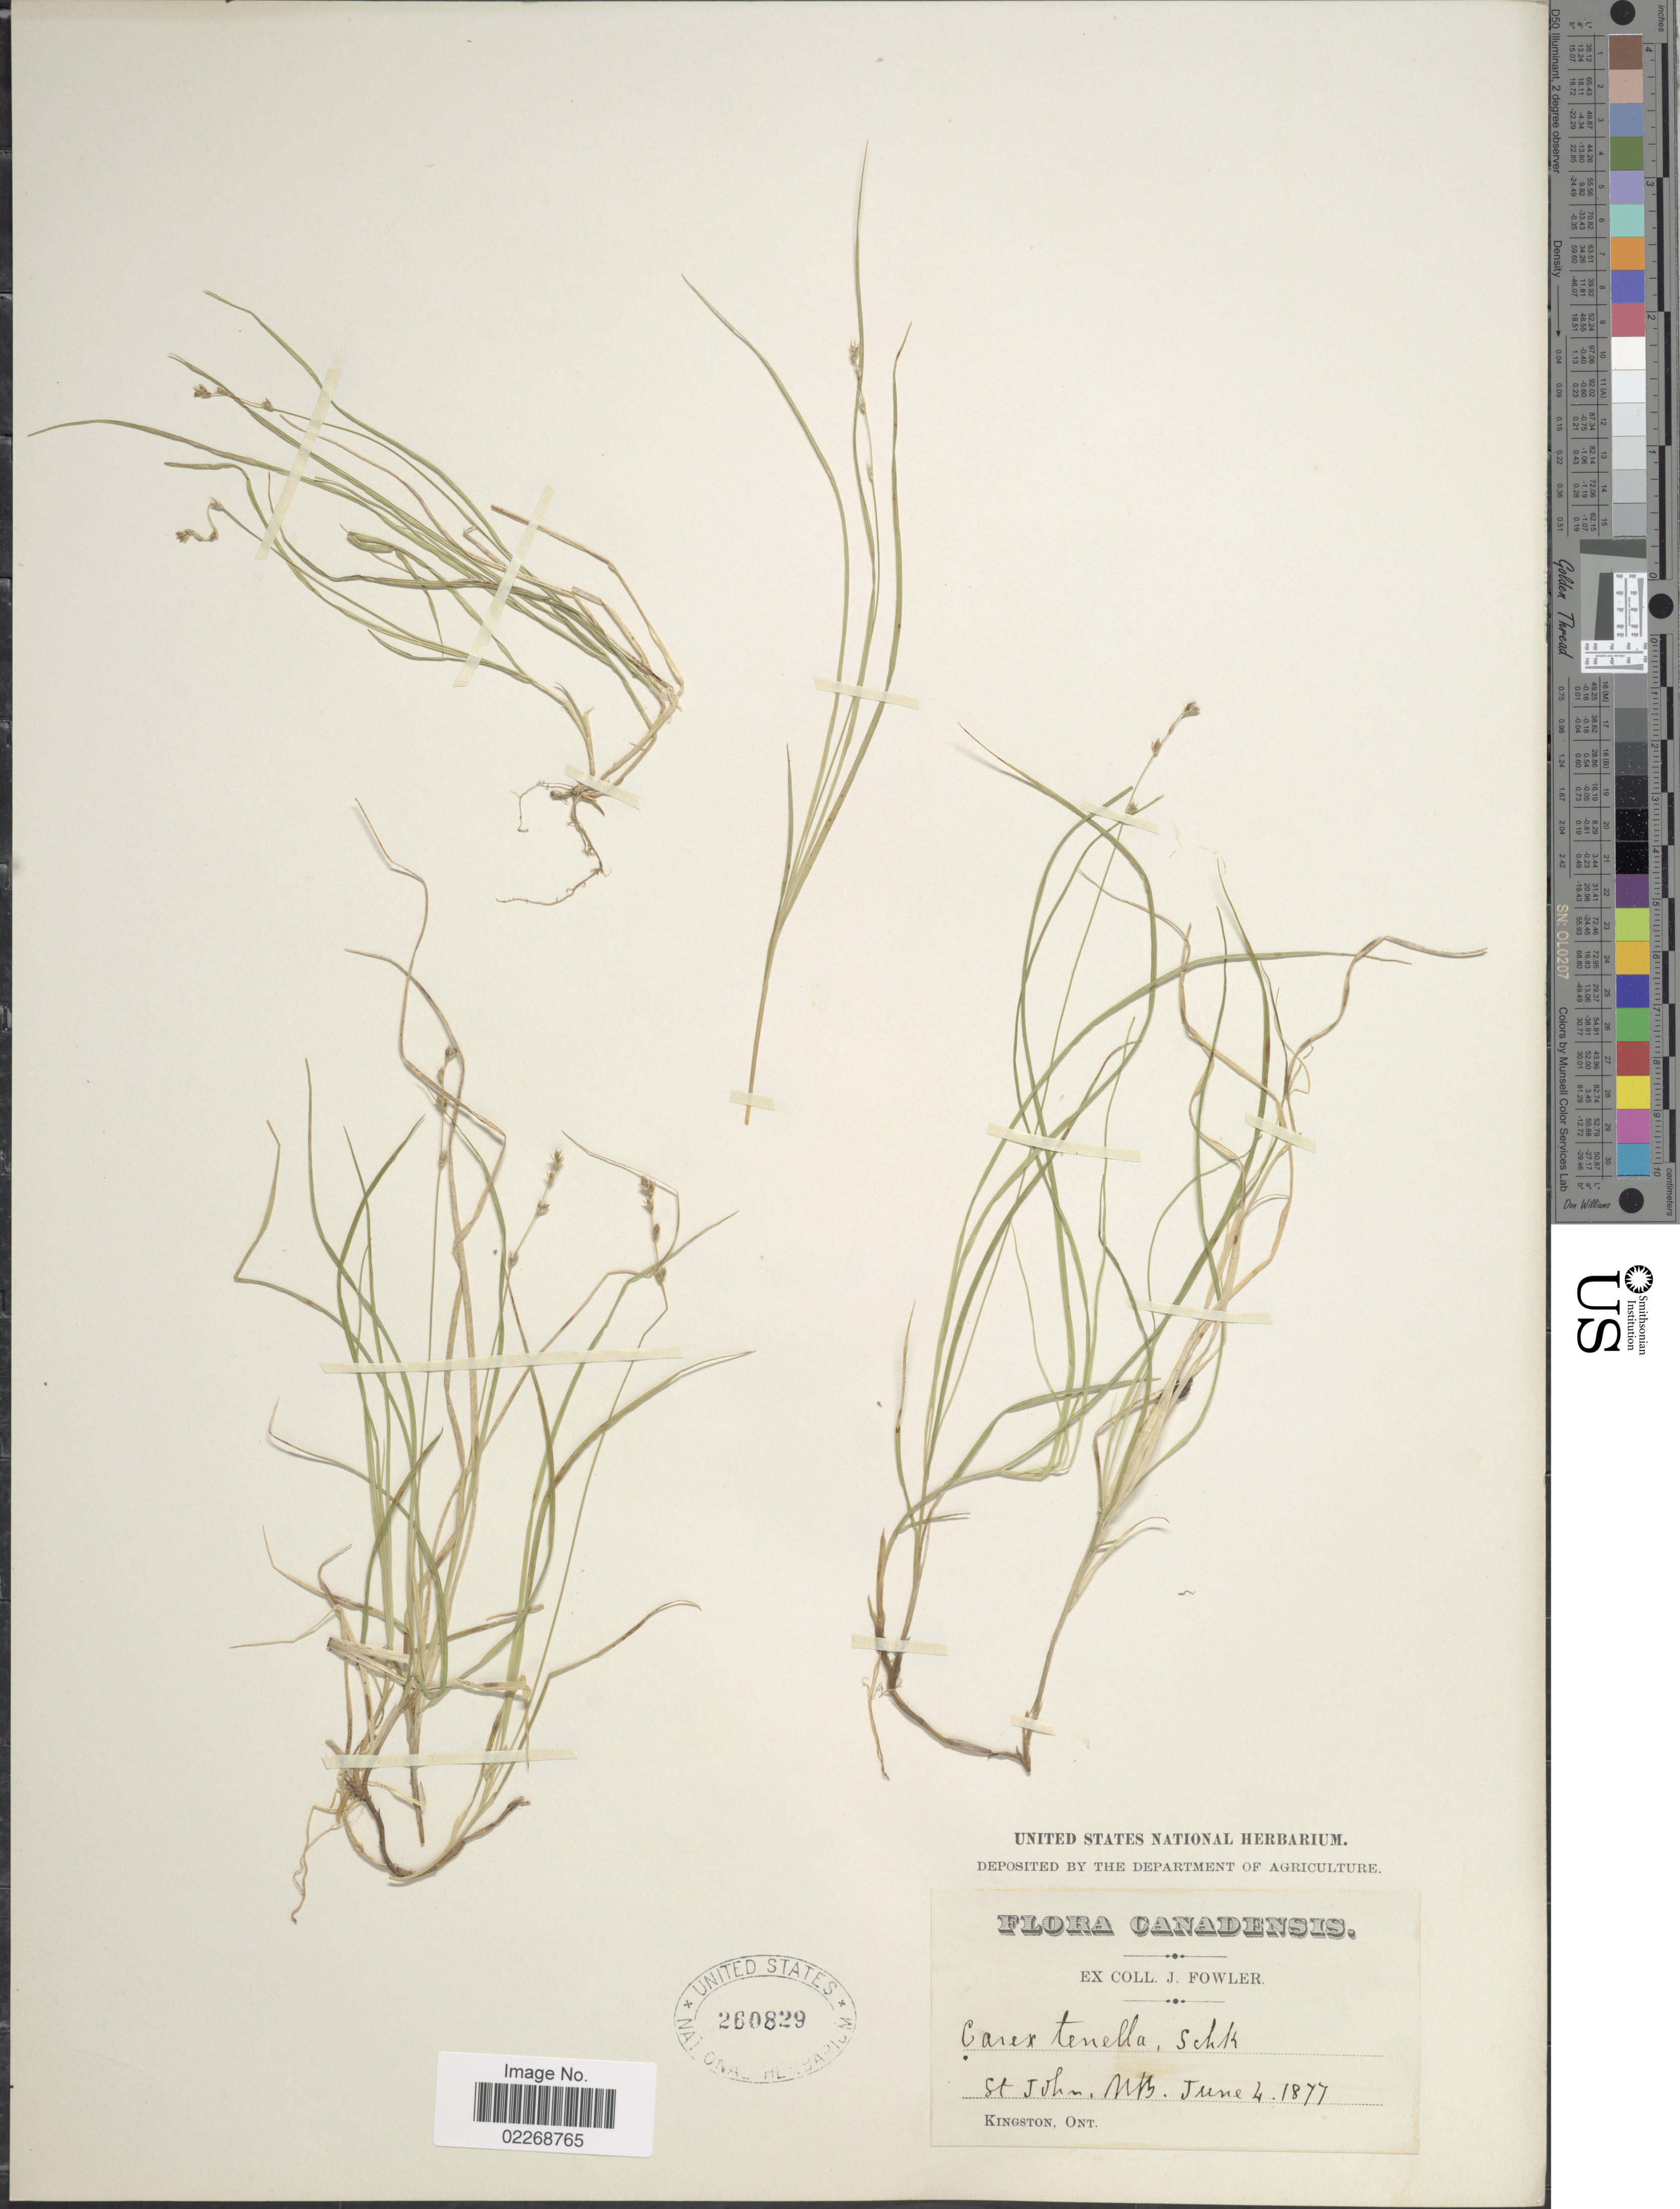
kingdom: Plantae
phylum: Tracheophyta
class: Liliopsida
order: Poales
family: Cyperaceae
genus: Carex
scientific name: Carex disperma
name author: Dewey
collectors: J. P. Fowler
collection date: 1877-06-04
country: Canada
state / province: New Brunswick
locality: St. John, NB.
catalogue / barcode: US 260829